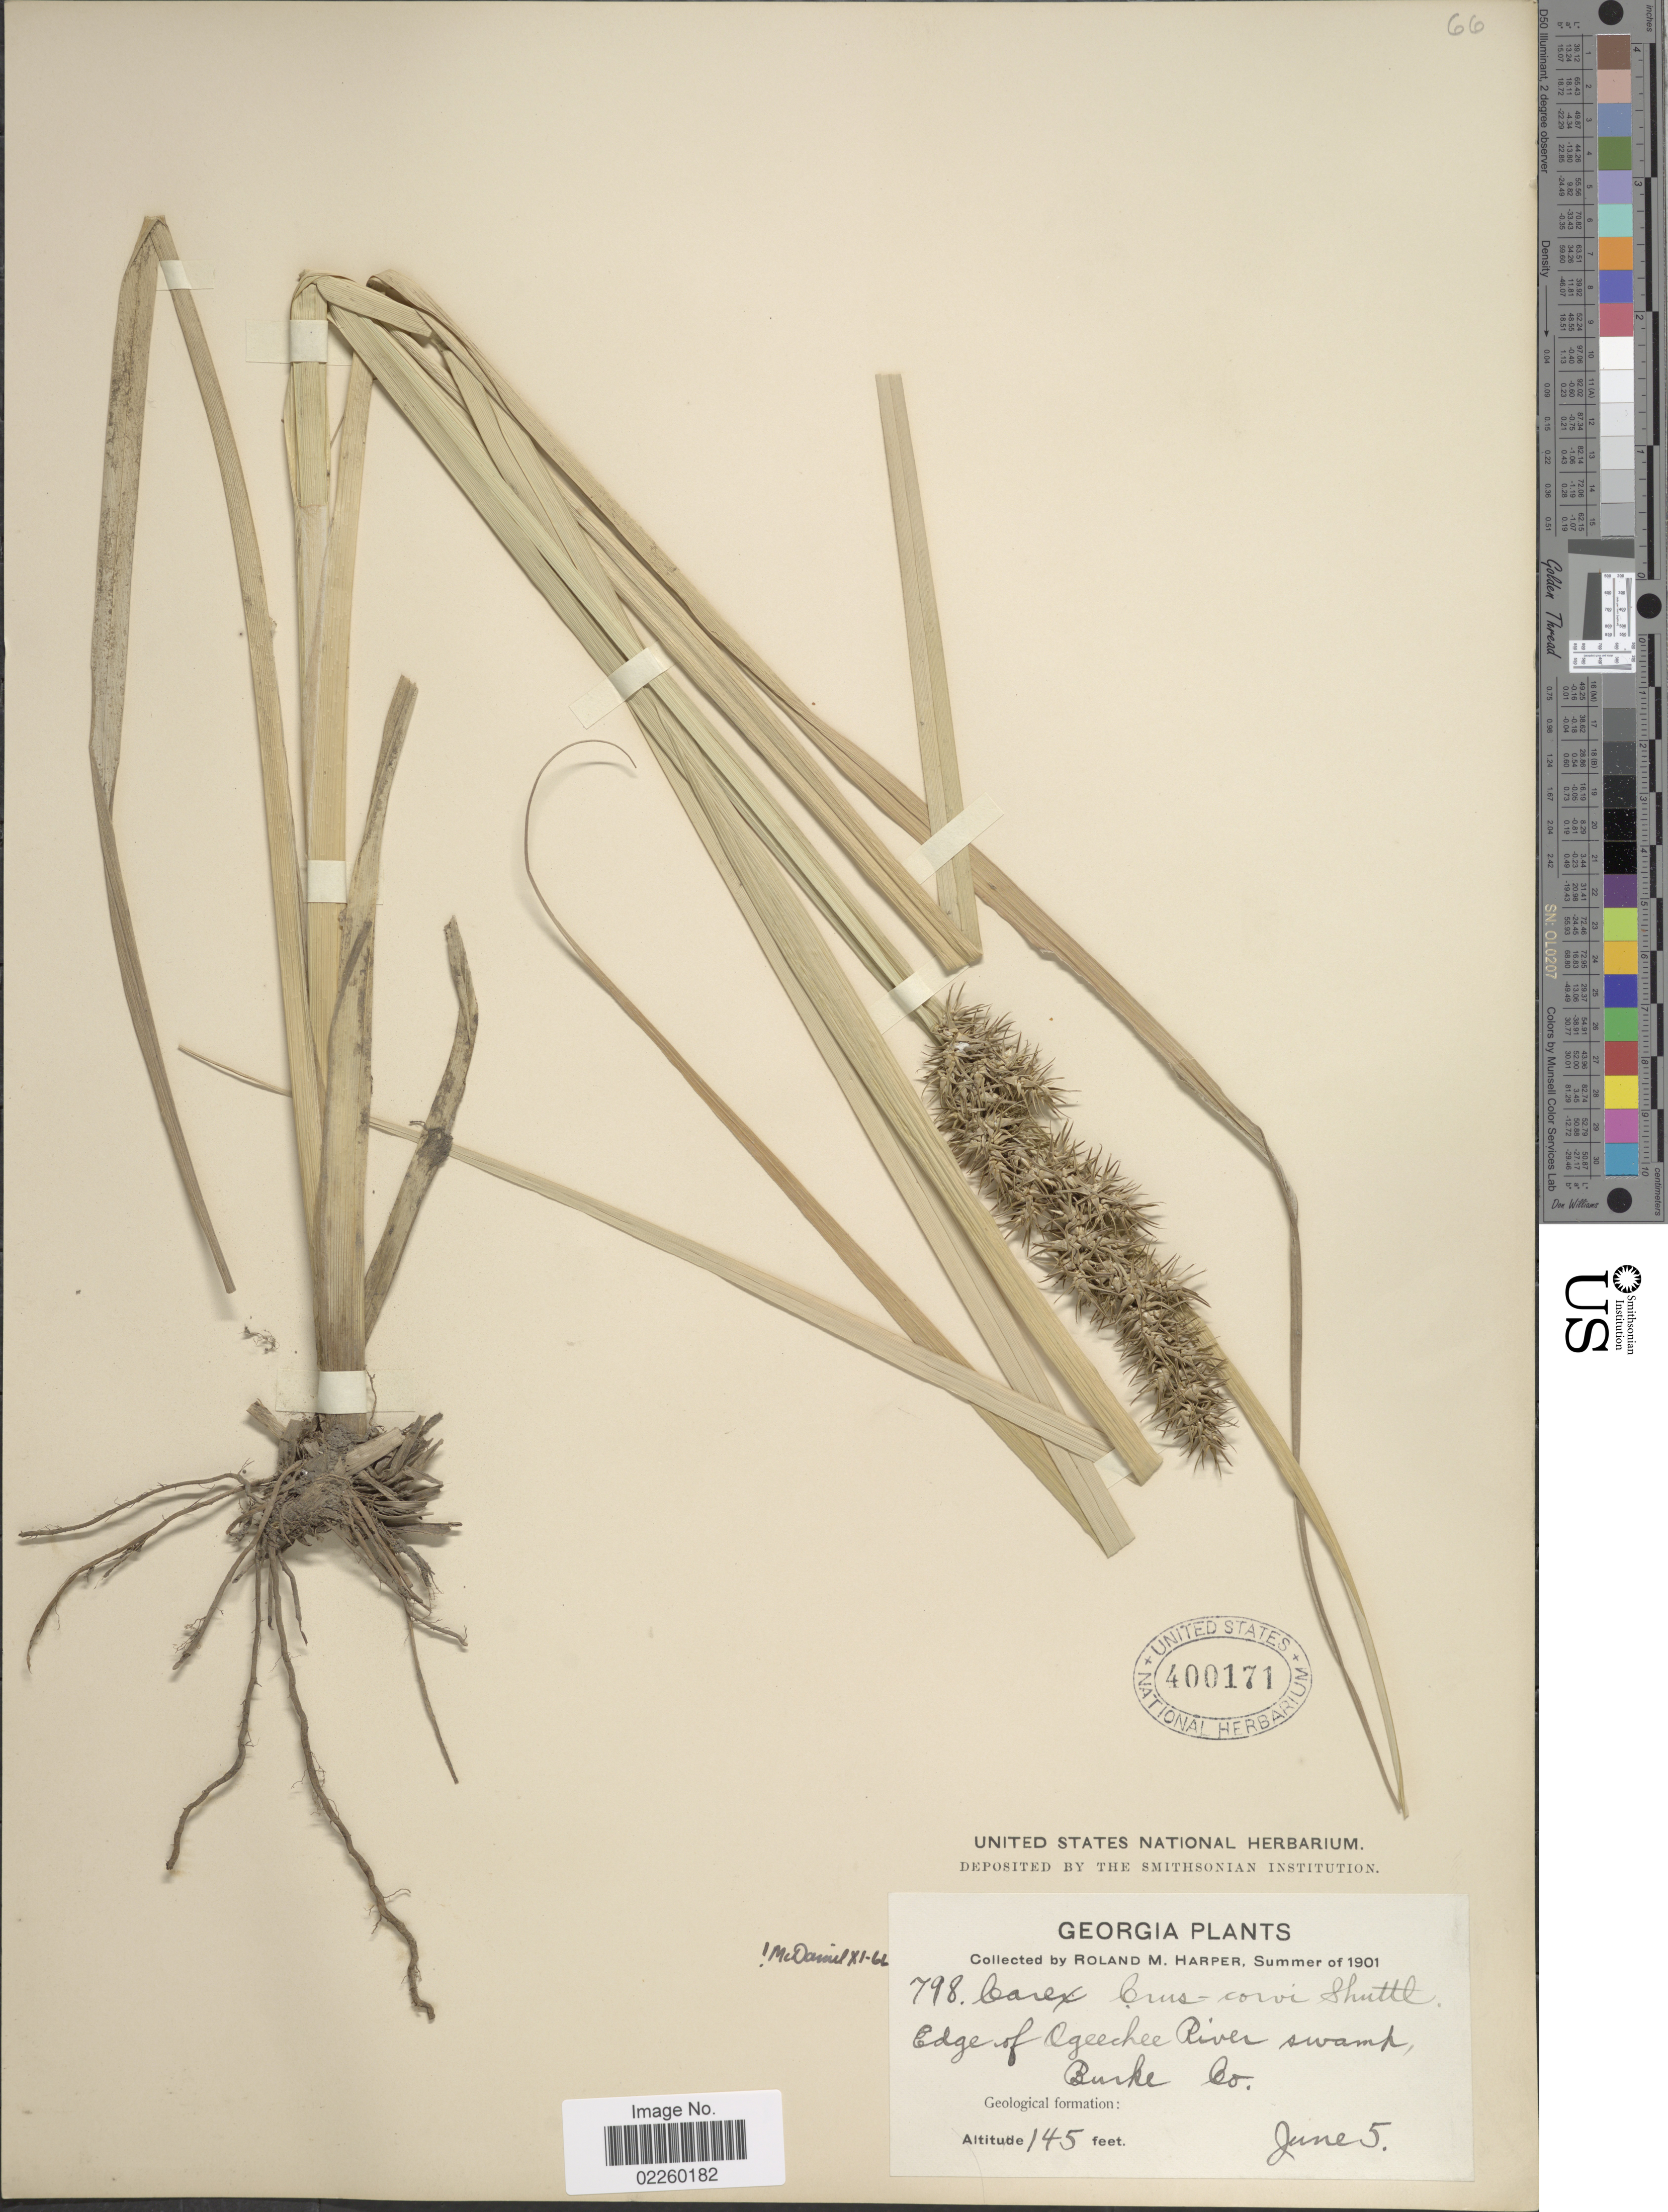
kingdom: Plantae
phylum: Tracheophyta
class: Liliopsida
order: Poales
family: Cyperaceae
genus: Carex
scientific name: Carex crus-corvi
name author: Shuttlew. ex Kunze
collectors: R. M. Harper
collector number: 798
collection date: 1901-06-05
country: United States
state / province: Georgia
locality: Ogeechee River swamp, Burke Co.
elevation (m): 44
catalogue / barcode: US 400171